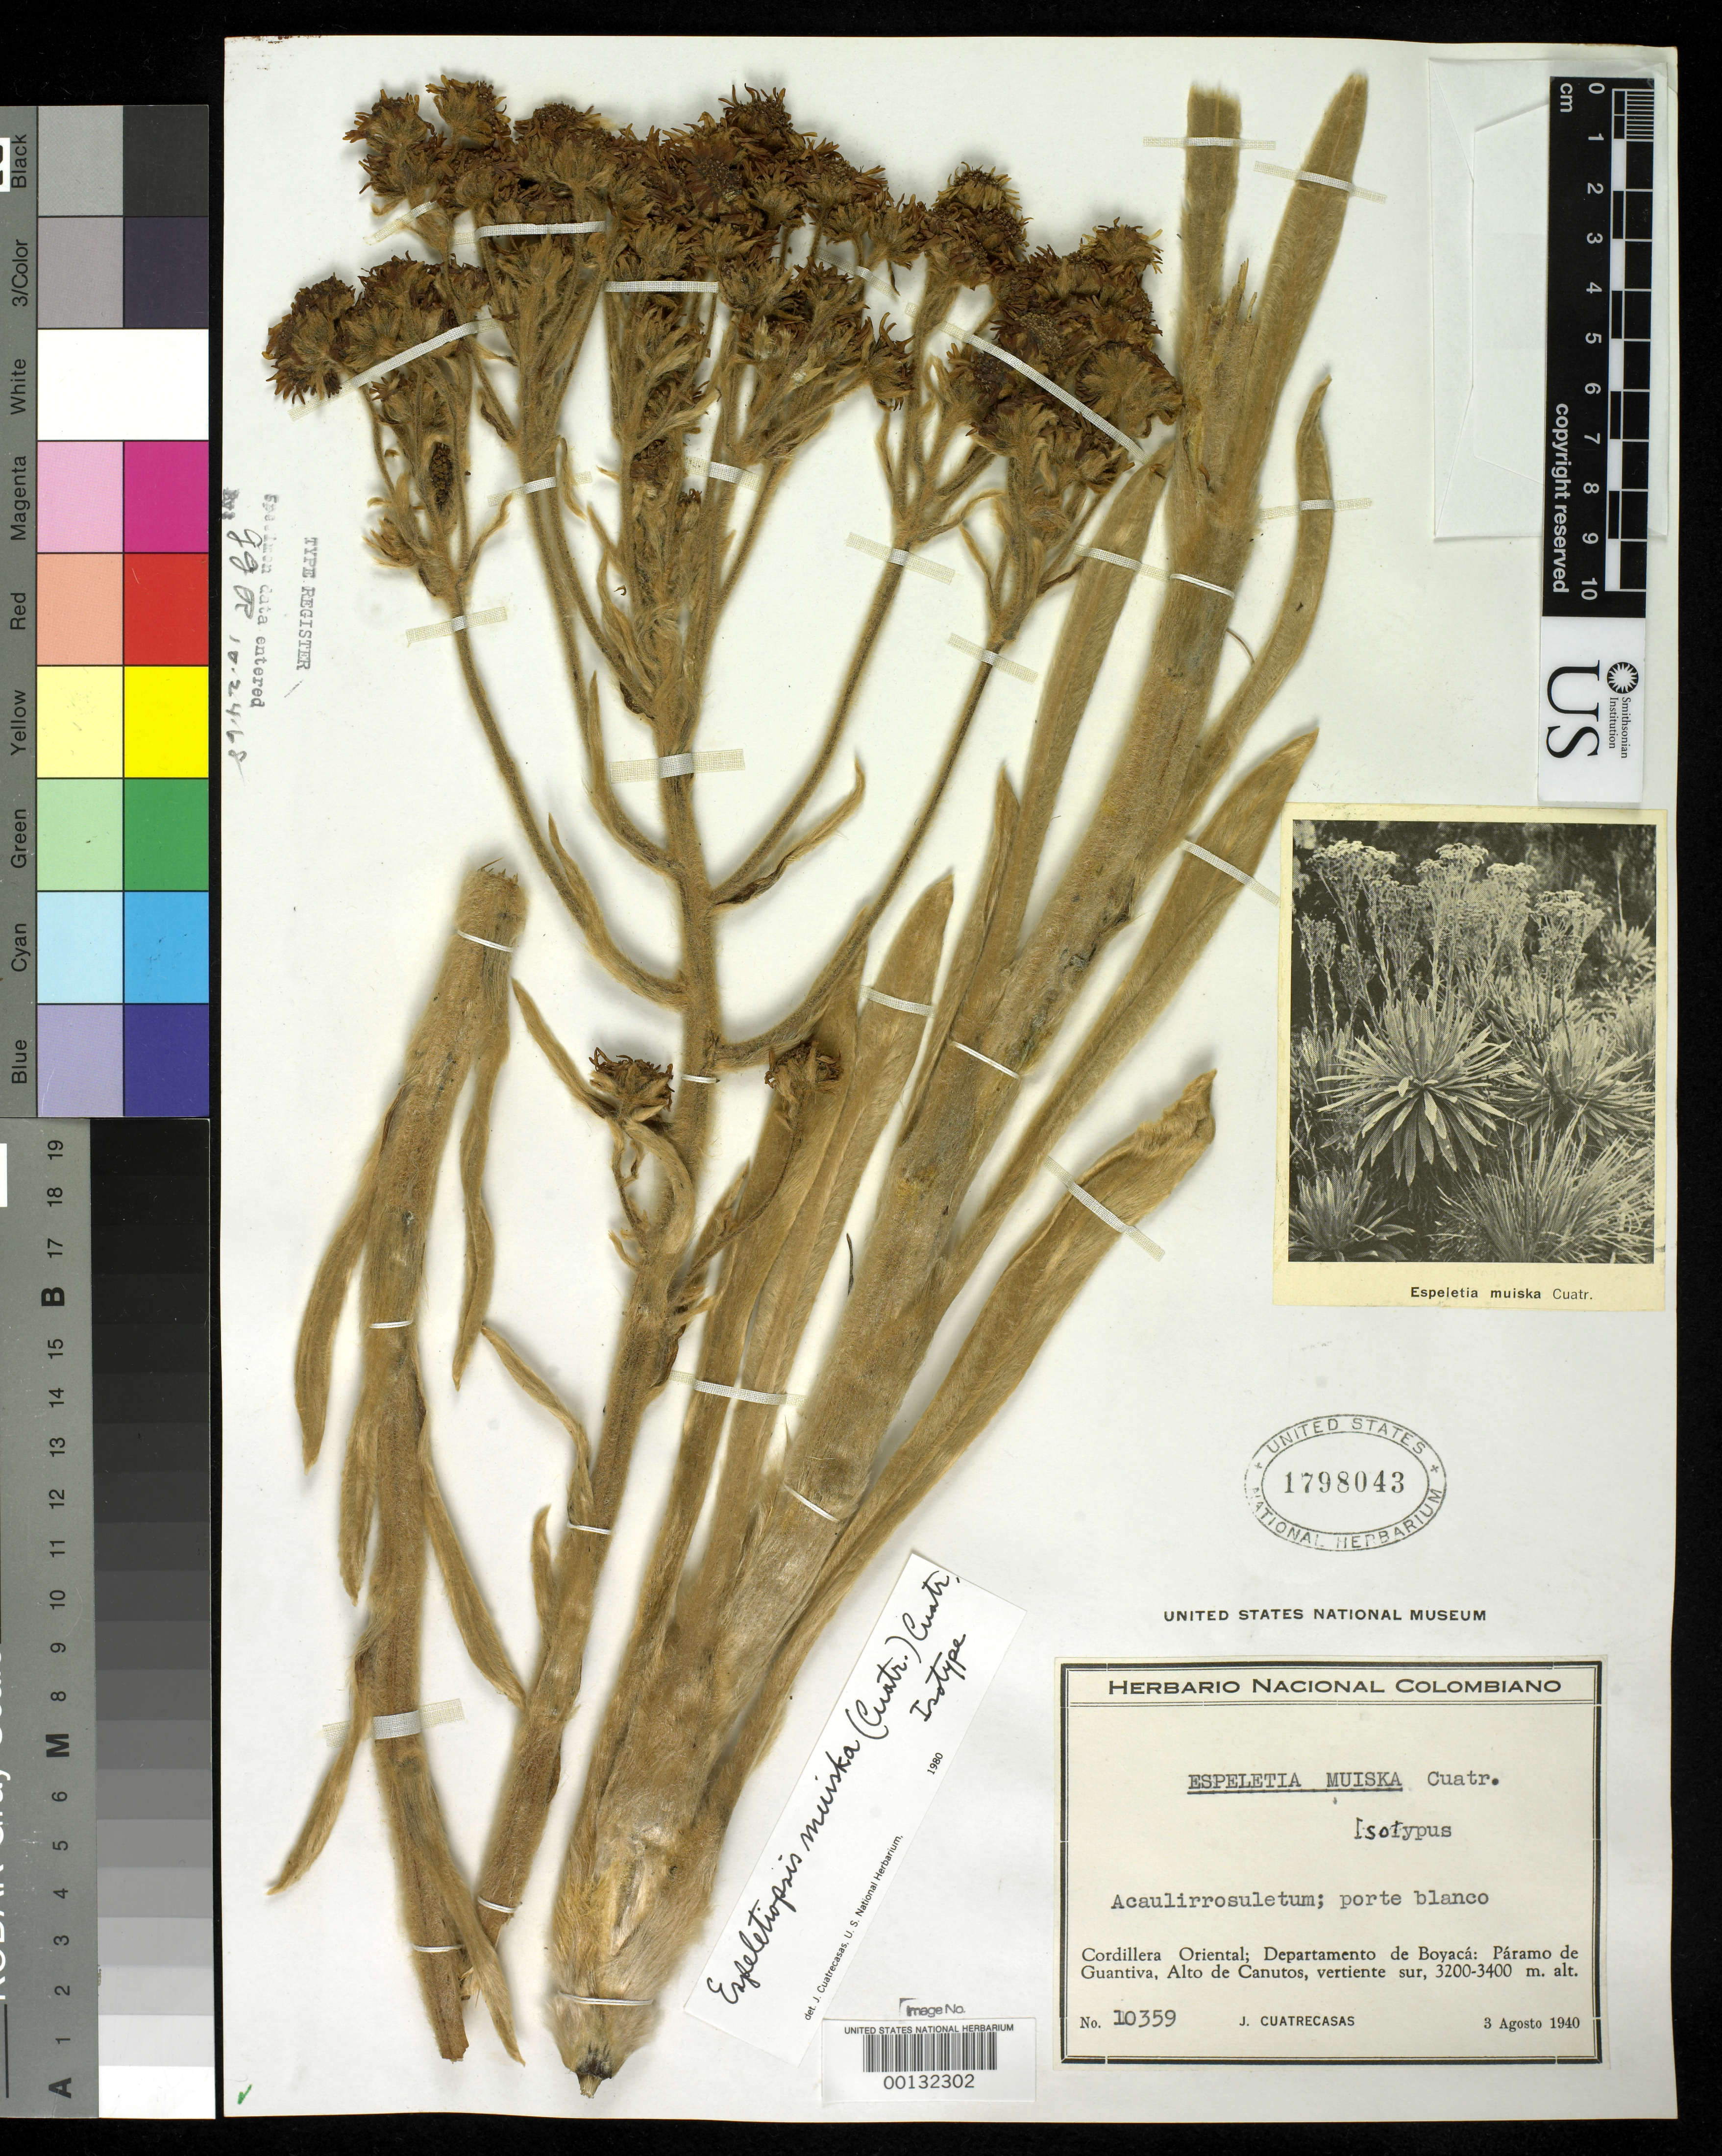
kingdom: Plantae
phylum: Tracheophyta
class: Magnoliopsida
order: Asterales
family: Asteraceae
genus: Espeletia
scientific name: Espeletia muiska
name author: Cuatrec.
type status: Isotype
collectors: J. Cuatrecasas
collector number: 10359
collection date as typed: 03 Aug 1940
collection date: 1940-08-03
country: Colombia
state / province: Boyacá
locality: Cordillera Oriental, Alto de Canutos, Páramo de Guantiva.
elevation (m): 3200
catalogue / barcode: US 1798043